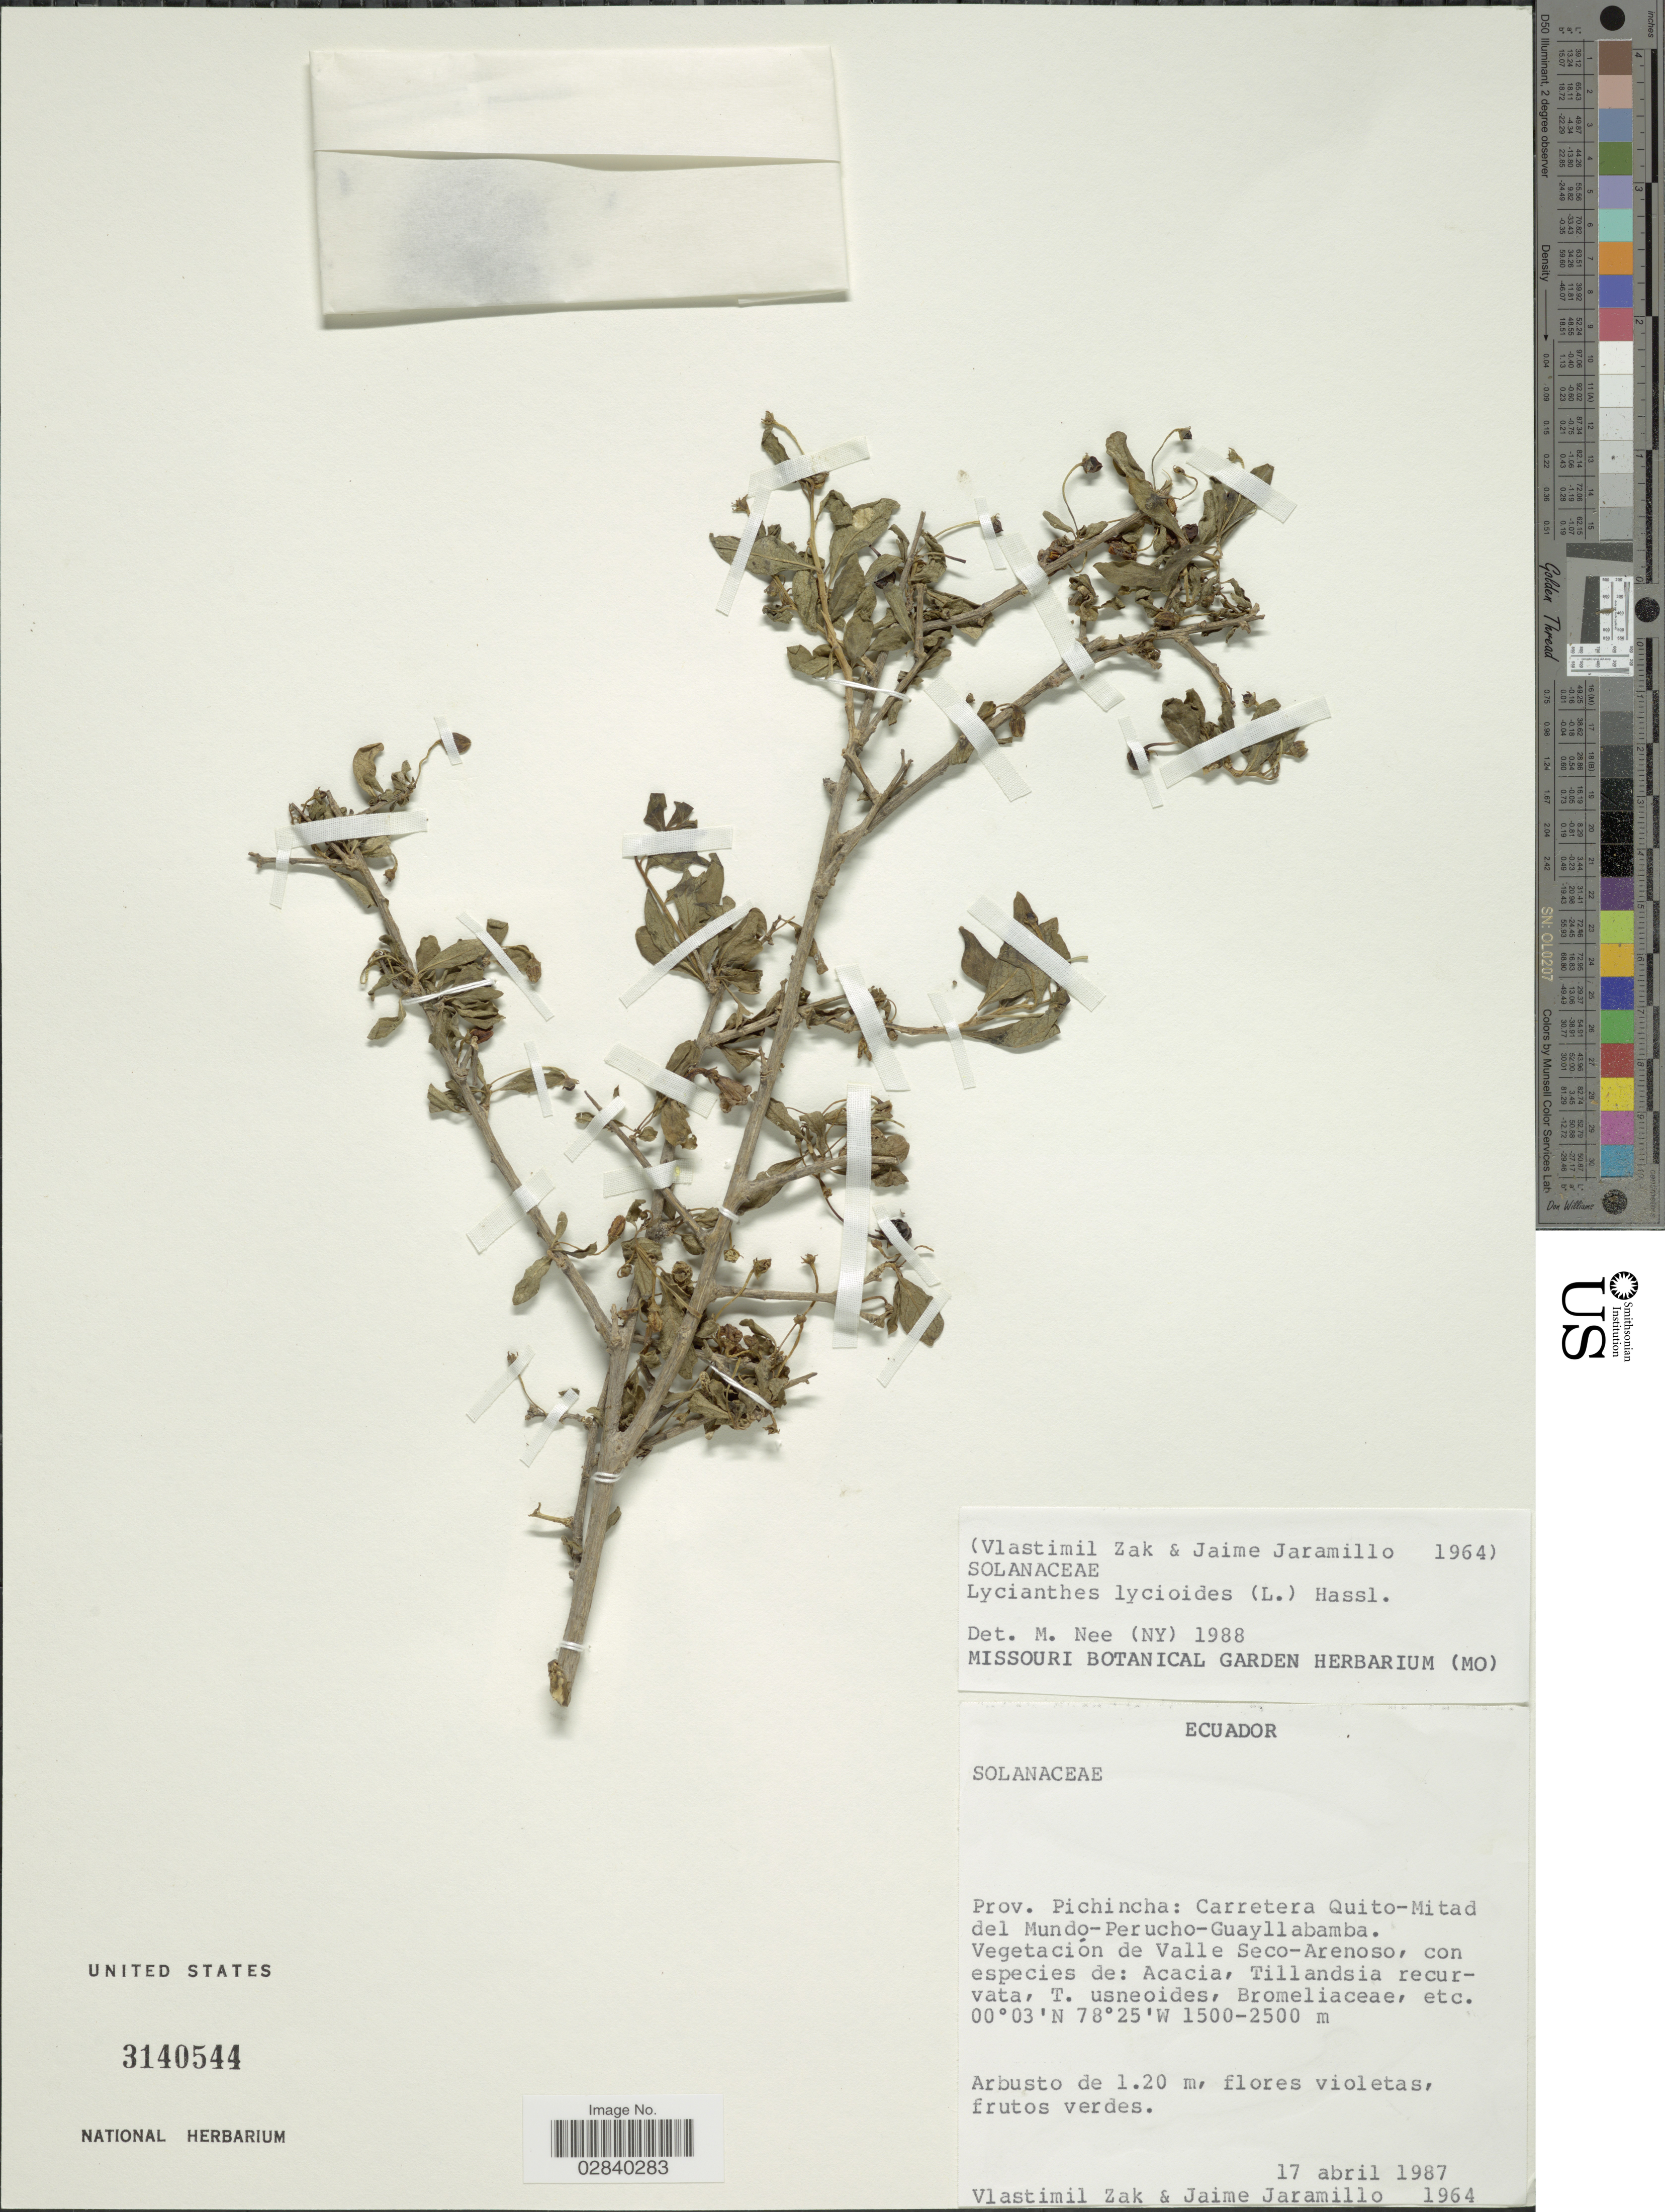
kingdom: Plantae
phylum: Tracheophyta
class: Magnoliopsida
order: Solanales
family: Solanaceae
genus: Lycianthes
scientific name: Lycianthes lycioides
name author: (L.) Hassl.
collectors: V. Zak & J. Jaramillo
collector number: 1964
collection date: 1987-04-17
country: Ecuador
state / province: Pichincha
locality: Prov. Pichincha: Carretera Quito-Mitad del Mundo-Perucho-Guayllabamba.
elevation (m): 1500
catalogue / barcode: US 3140544